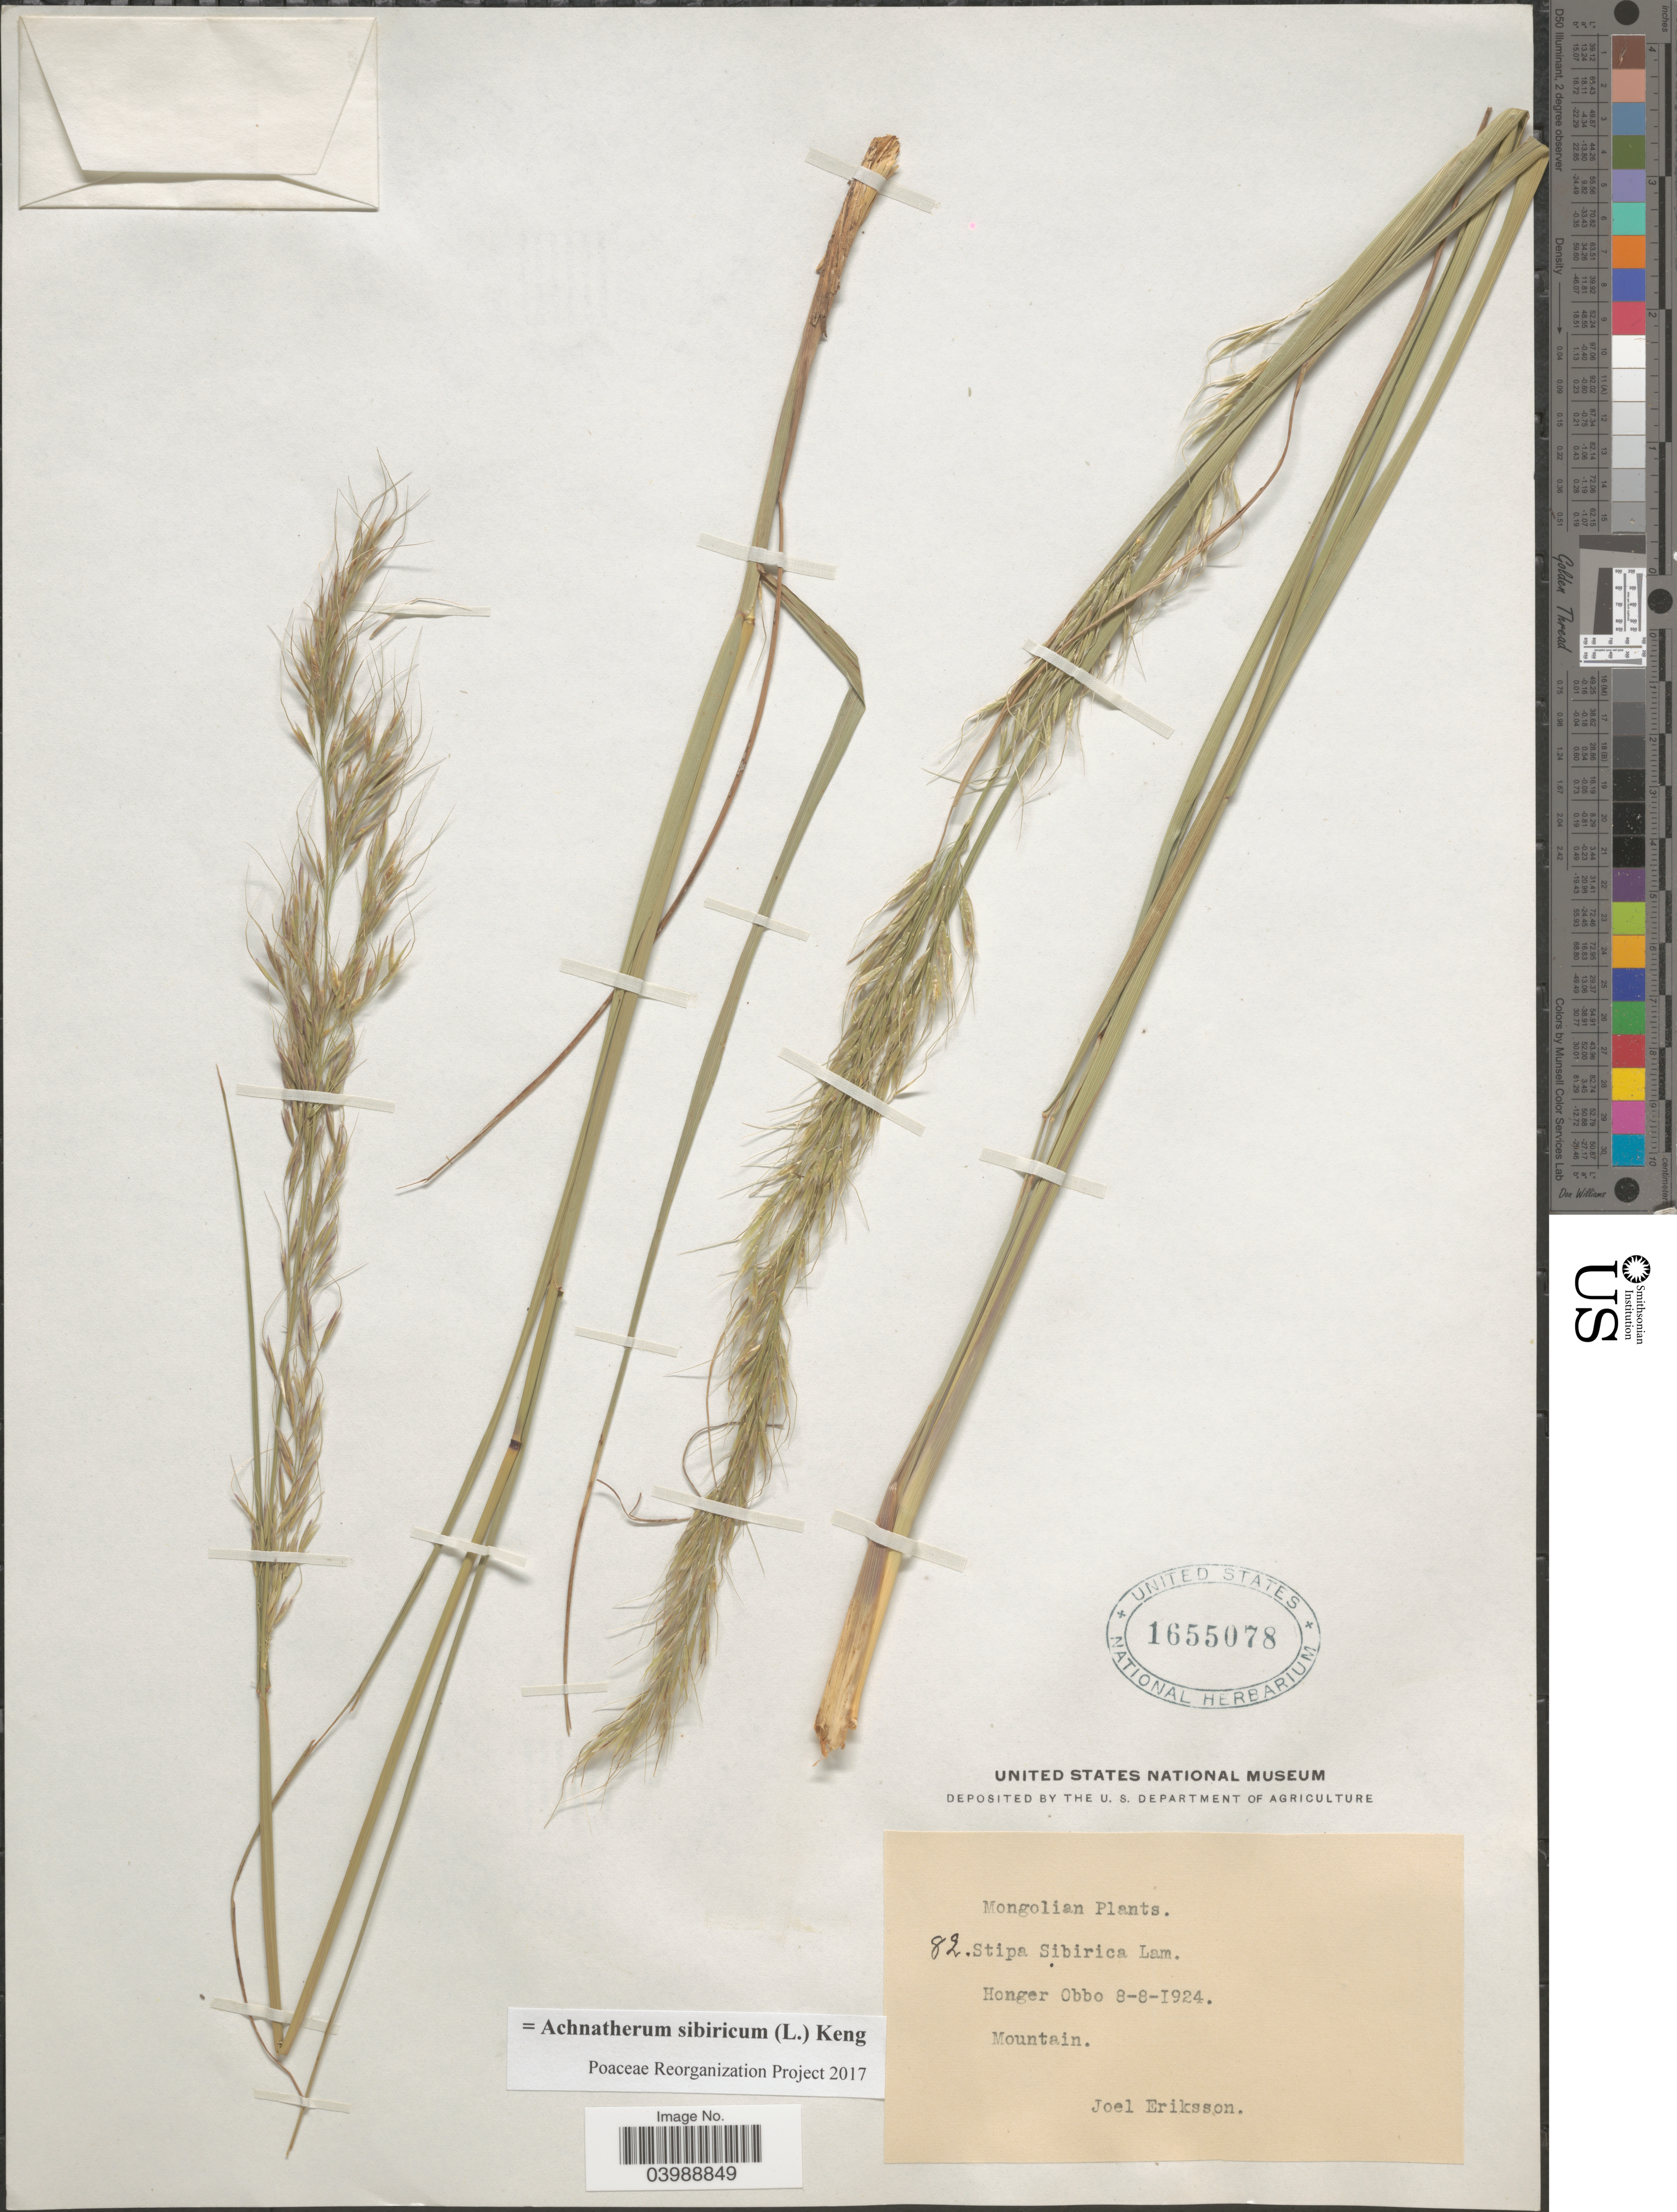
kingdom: Plantae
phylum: Tracheophyta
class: Liliopsida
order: Poales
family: Poaceae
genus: Achnatherum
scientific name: Achnatherum sibiricum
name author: (L.) Keng ex Tzvelev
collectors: J. Eriksson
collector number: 82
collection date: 1924-08-08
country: Mongolia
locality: Honger Obbo. Mountain.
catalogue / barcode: US 1655078